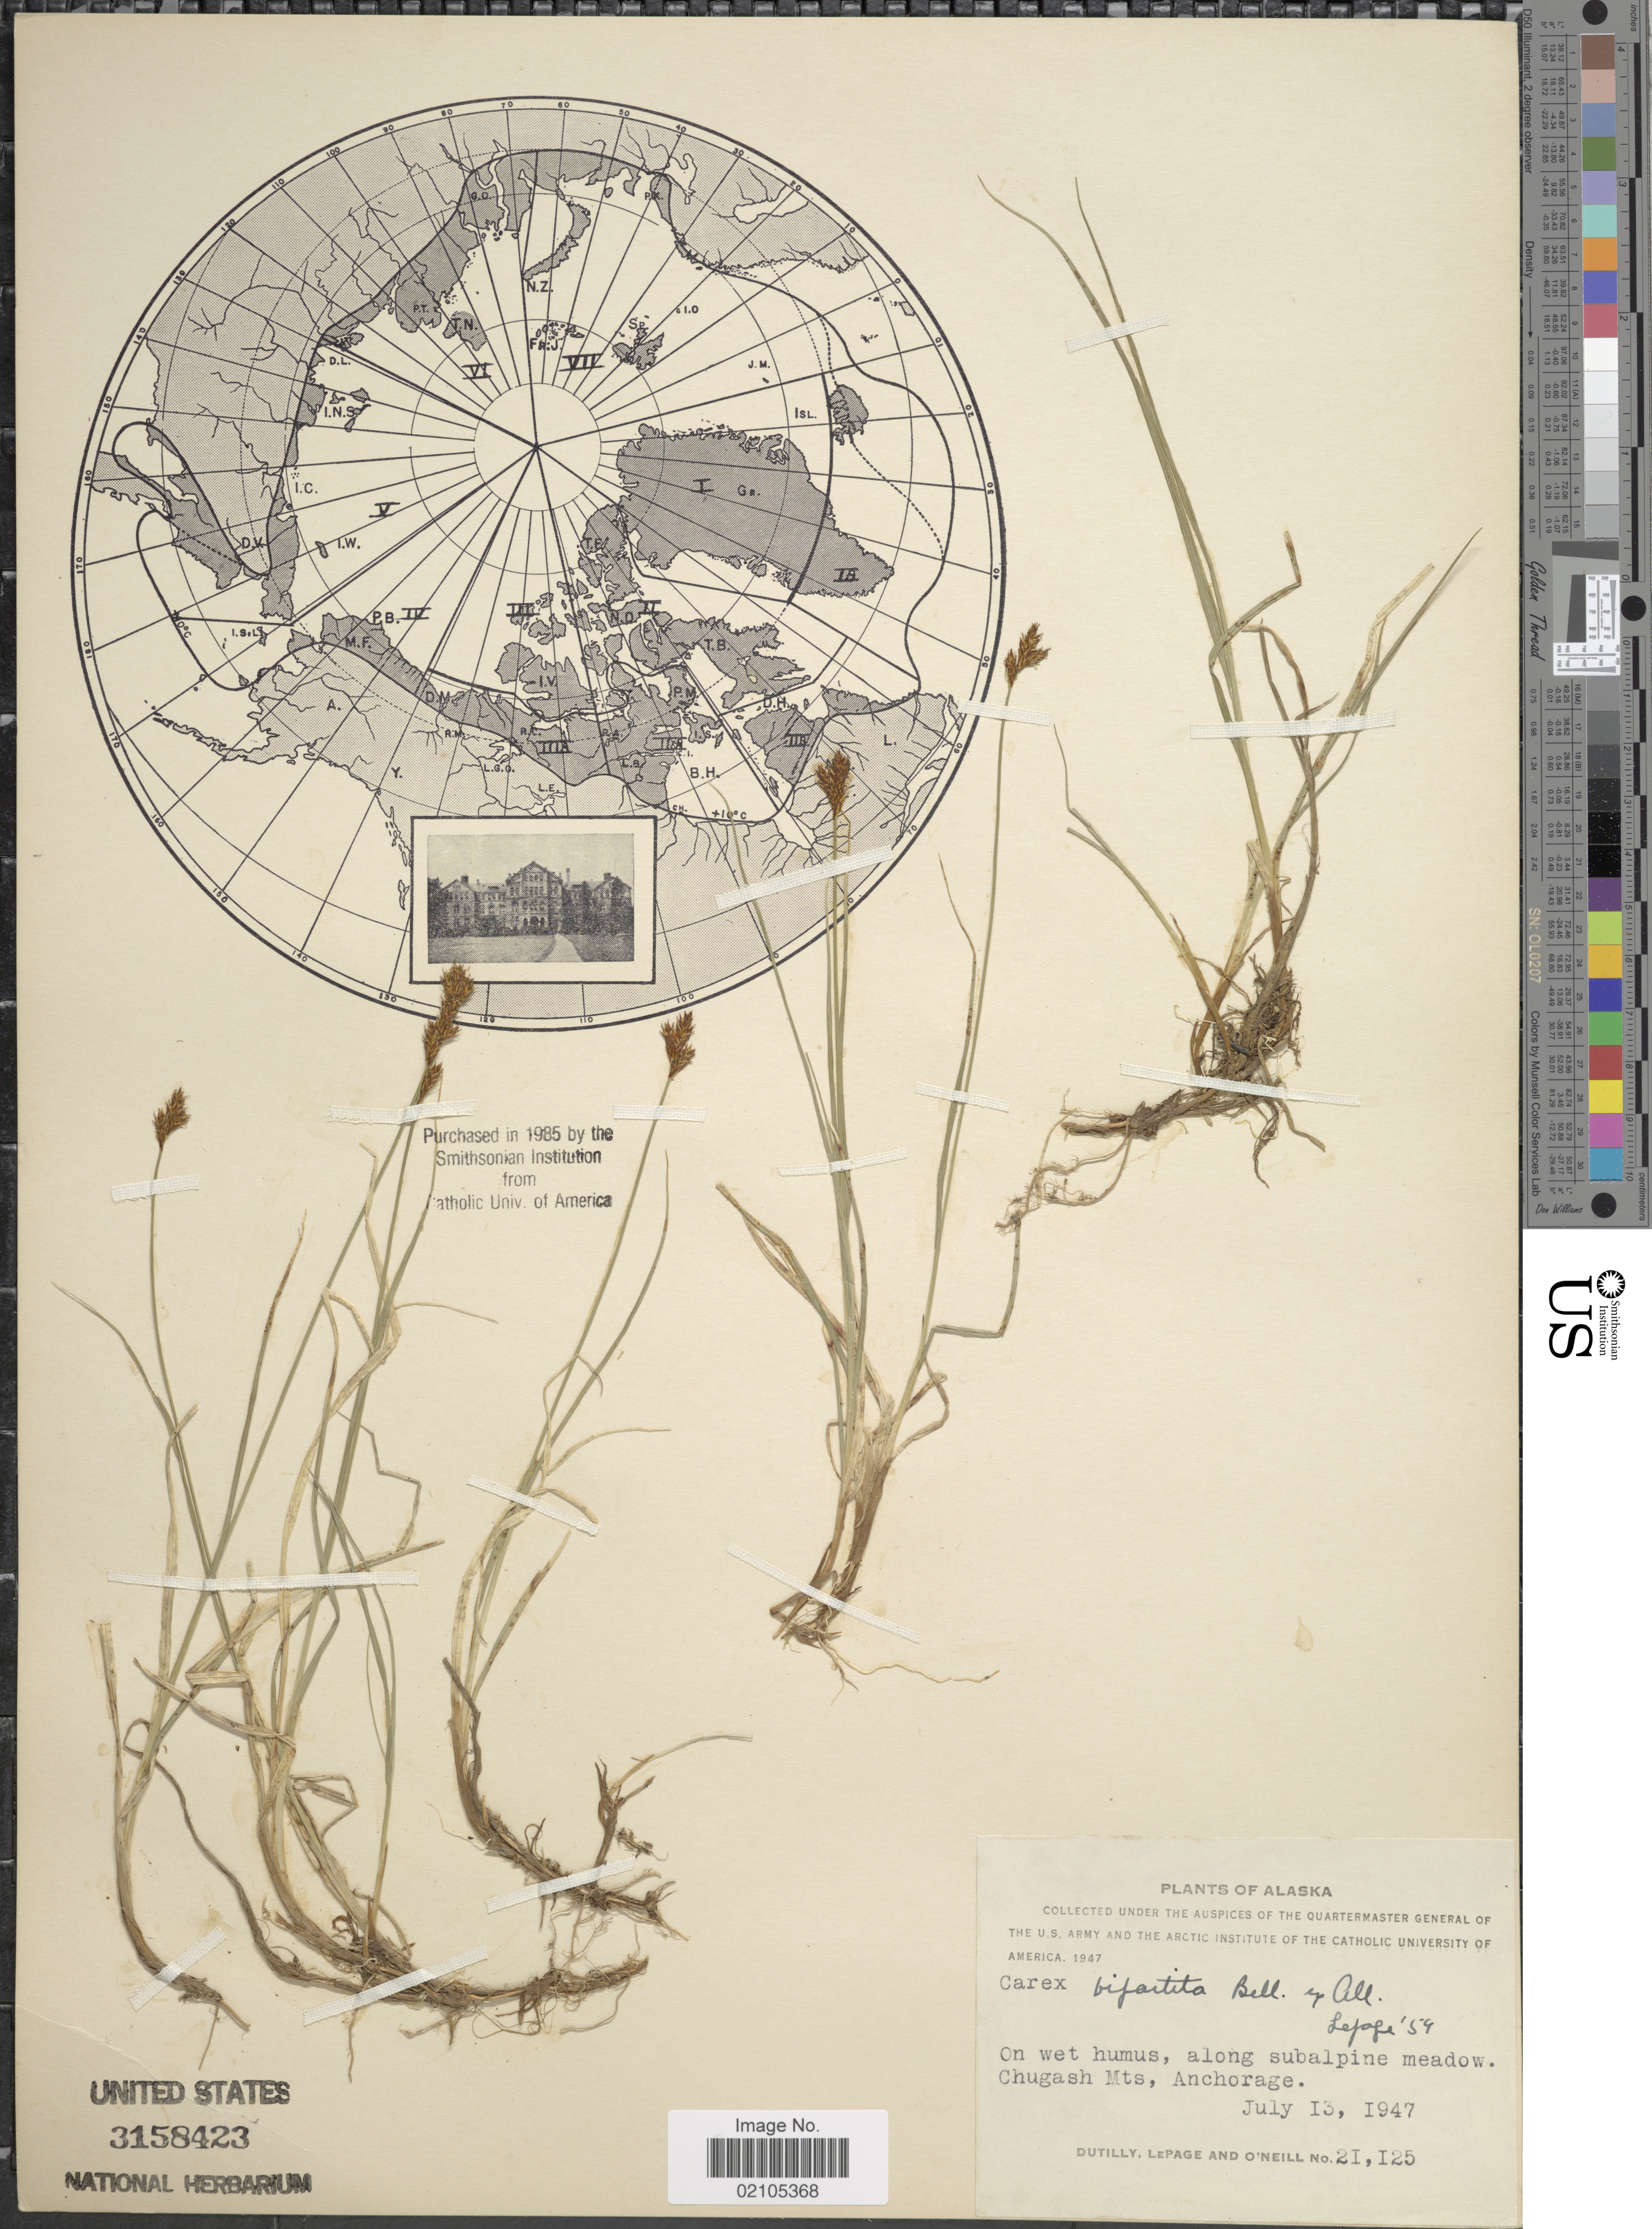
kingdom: Plantae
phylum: Tracheophyta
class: Liliopsida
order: Poales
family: Cyperaceae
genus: Carex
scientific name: Carex lachenalii subsp. lachenalii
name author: Schkuhr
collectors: -. Dutilly, -. LePage & O' Neill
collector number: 21125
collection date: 1947-07-13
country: United States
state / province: Alaska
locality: On wet humus, along subalpine meadow. Chugash Mts, Anchorage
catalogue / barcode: US 3158423